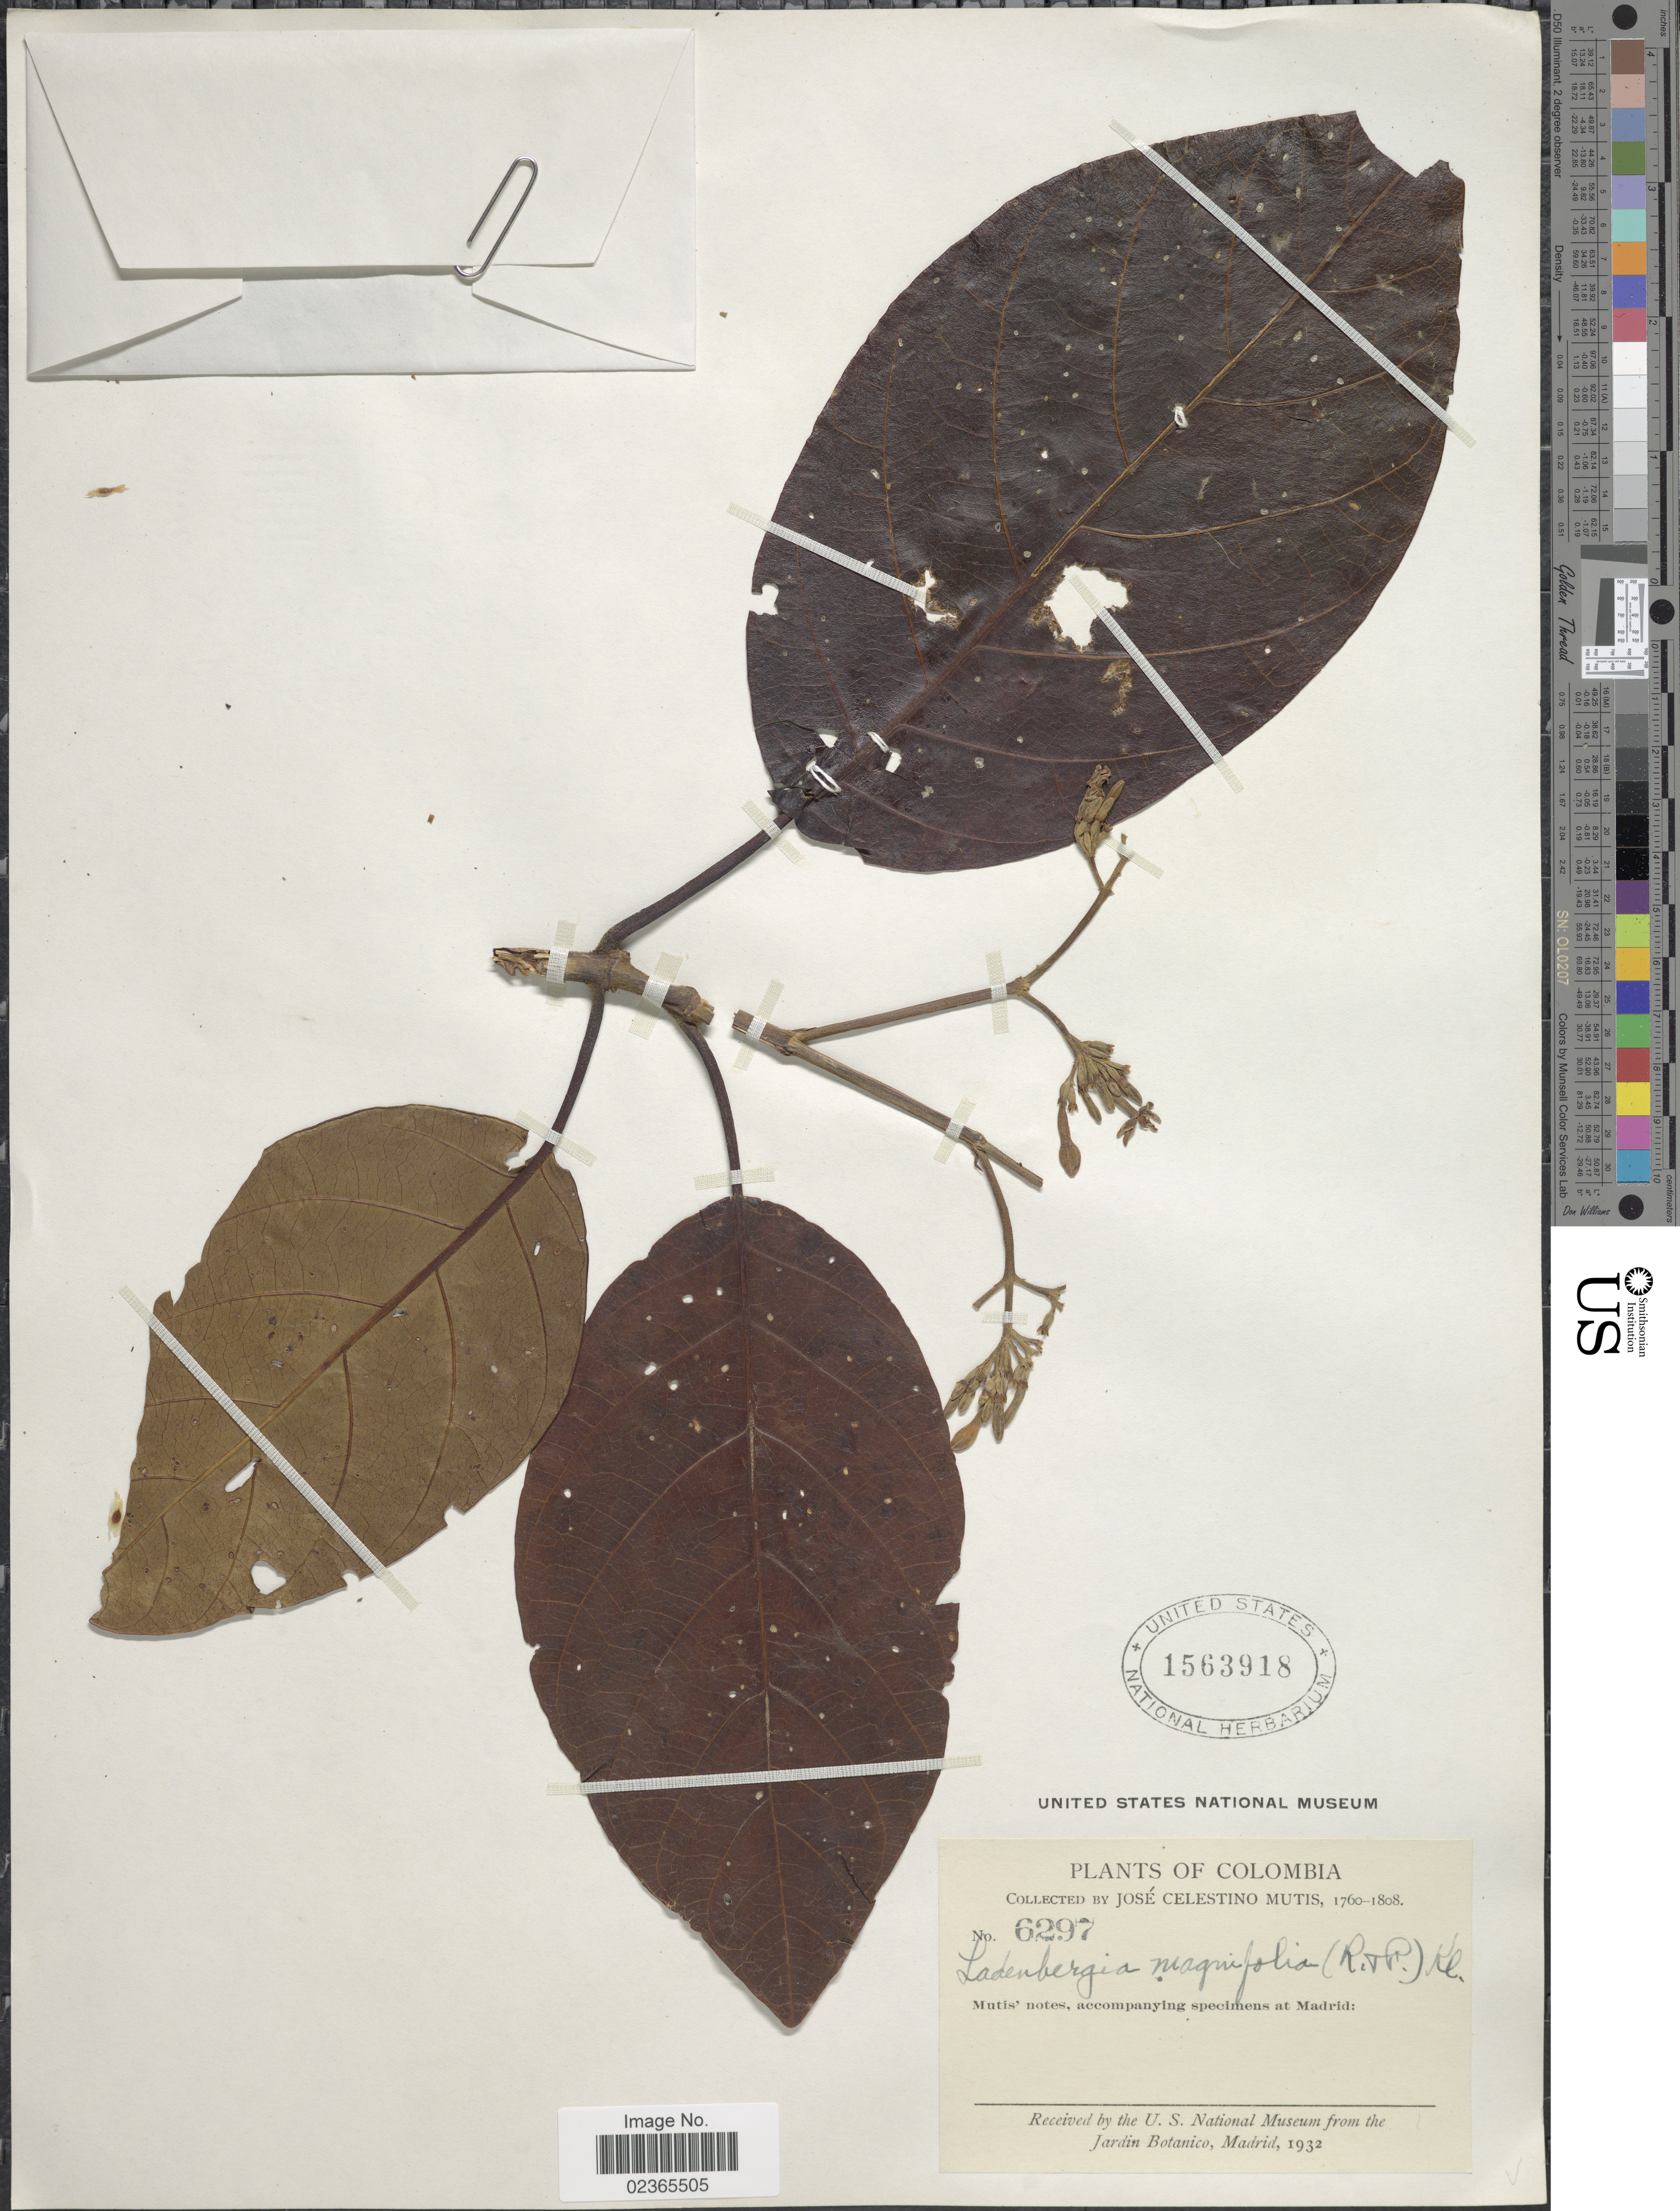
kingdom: Plantae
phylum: Tracheophyta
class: Magnoliopsida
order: Gentianales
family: Rubiaceae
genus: Ladenbergia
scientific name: Ladenbergia oblongifolia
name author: (Mutis) L. Andersson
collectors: J. C. B. Mutis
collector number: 6297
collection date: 1760/1808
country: Colombia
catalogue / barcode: US 1563918